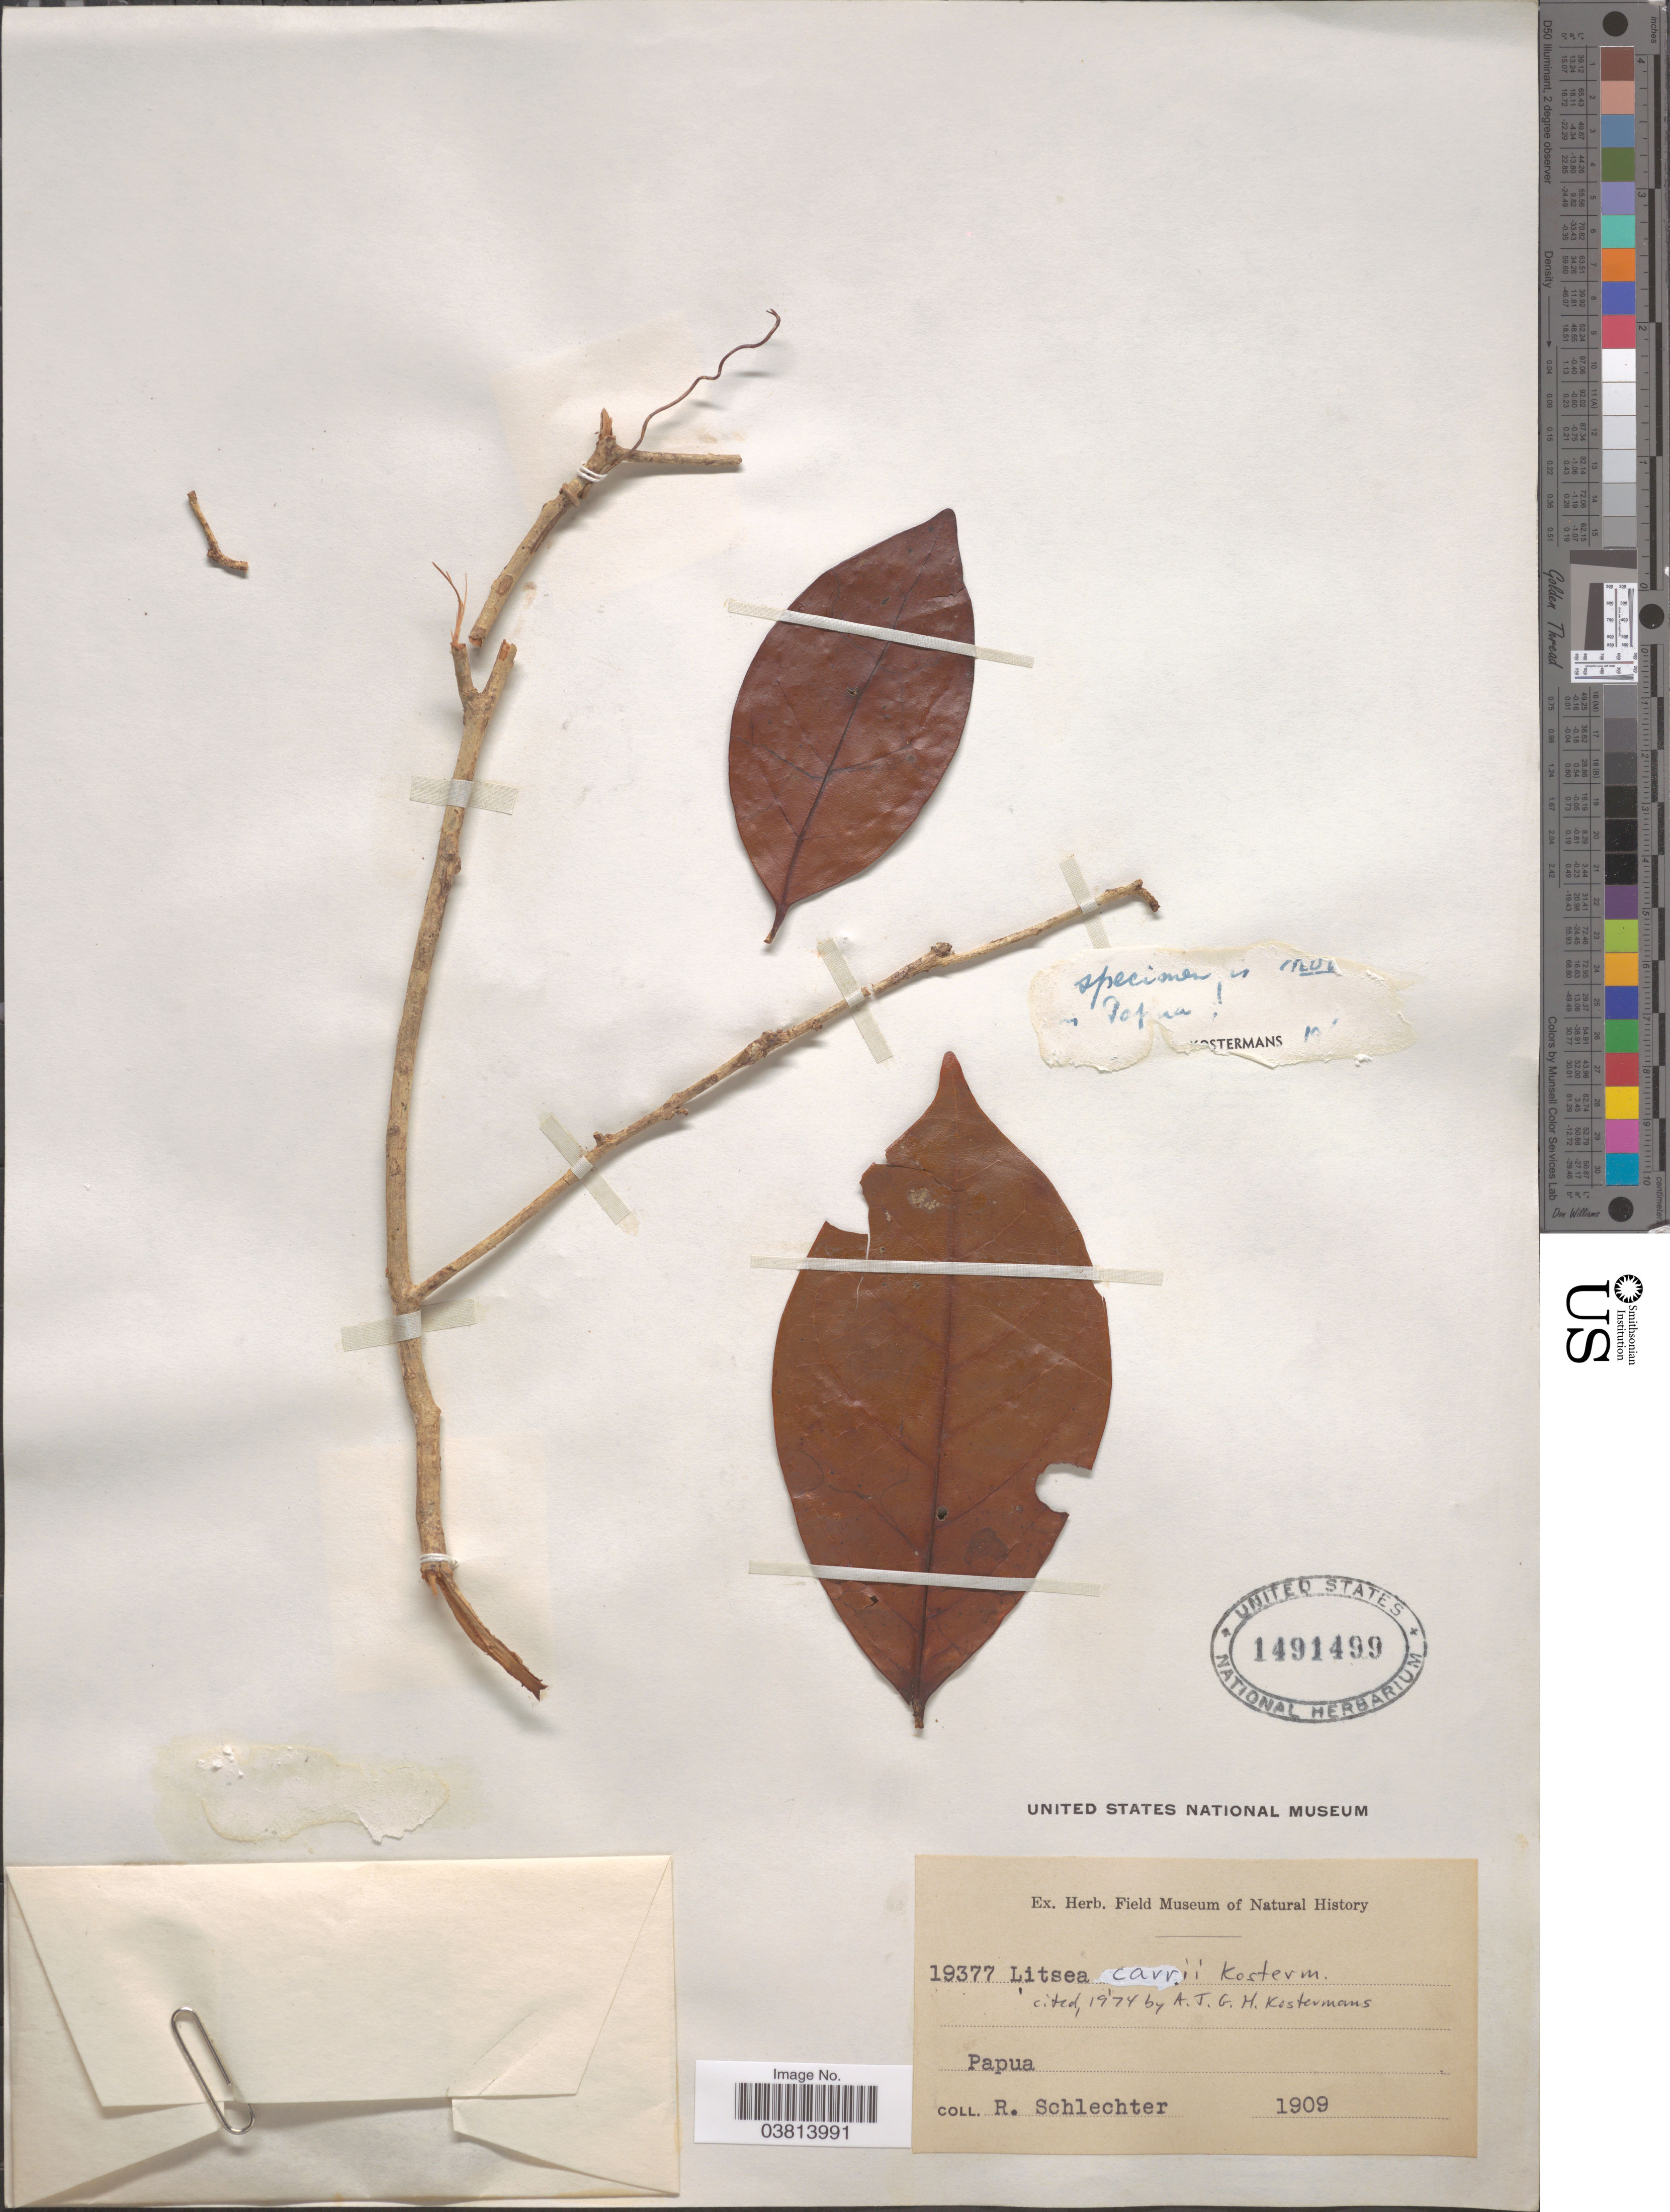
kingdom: Plantae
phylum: Tracheophyta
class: Magnoliopsida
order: Laurales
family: Lauraceae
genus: Litsea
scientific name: Litsea carrii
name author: Kosterm.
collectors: R. Schlechter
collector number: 19377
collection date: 1909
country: Papua New Guinea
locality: Papua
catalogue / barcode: US 1491499